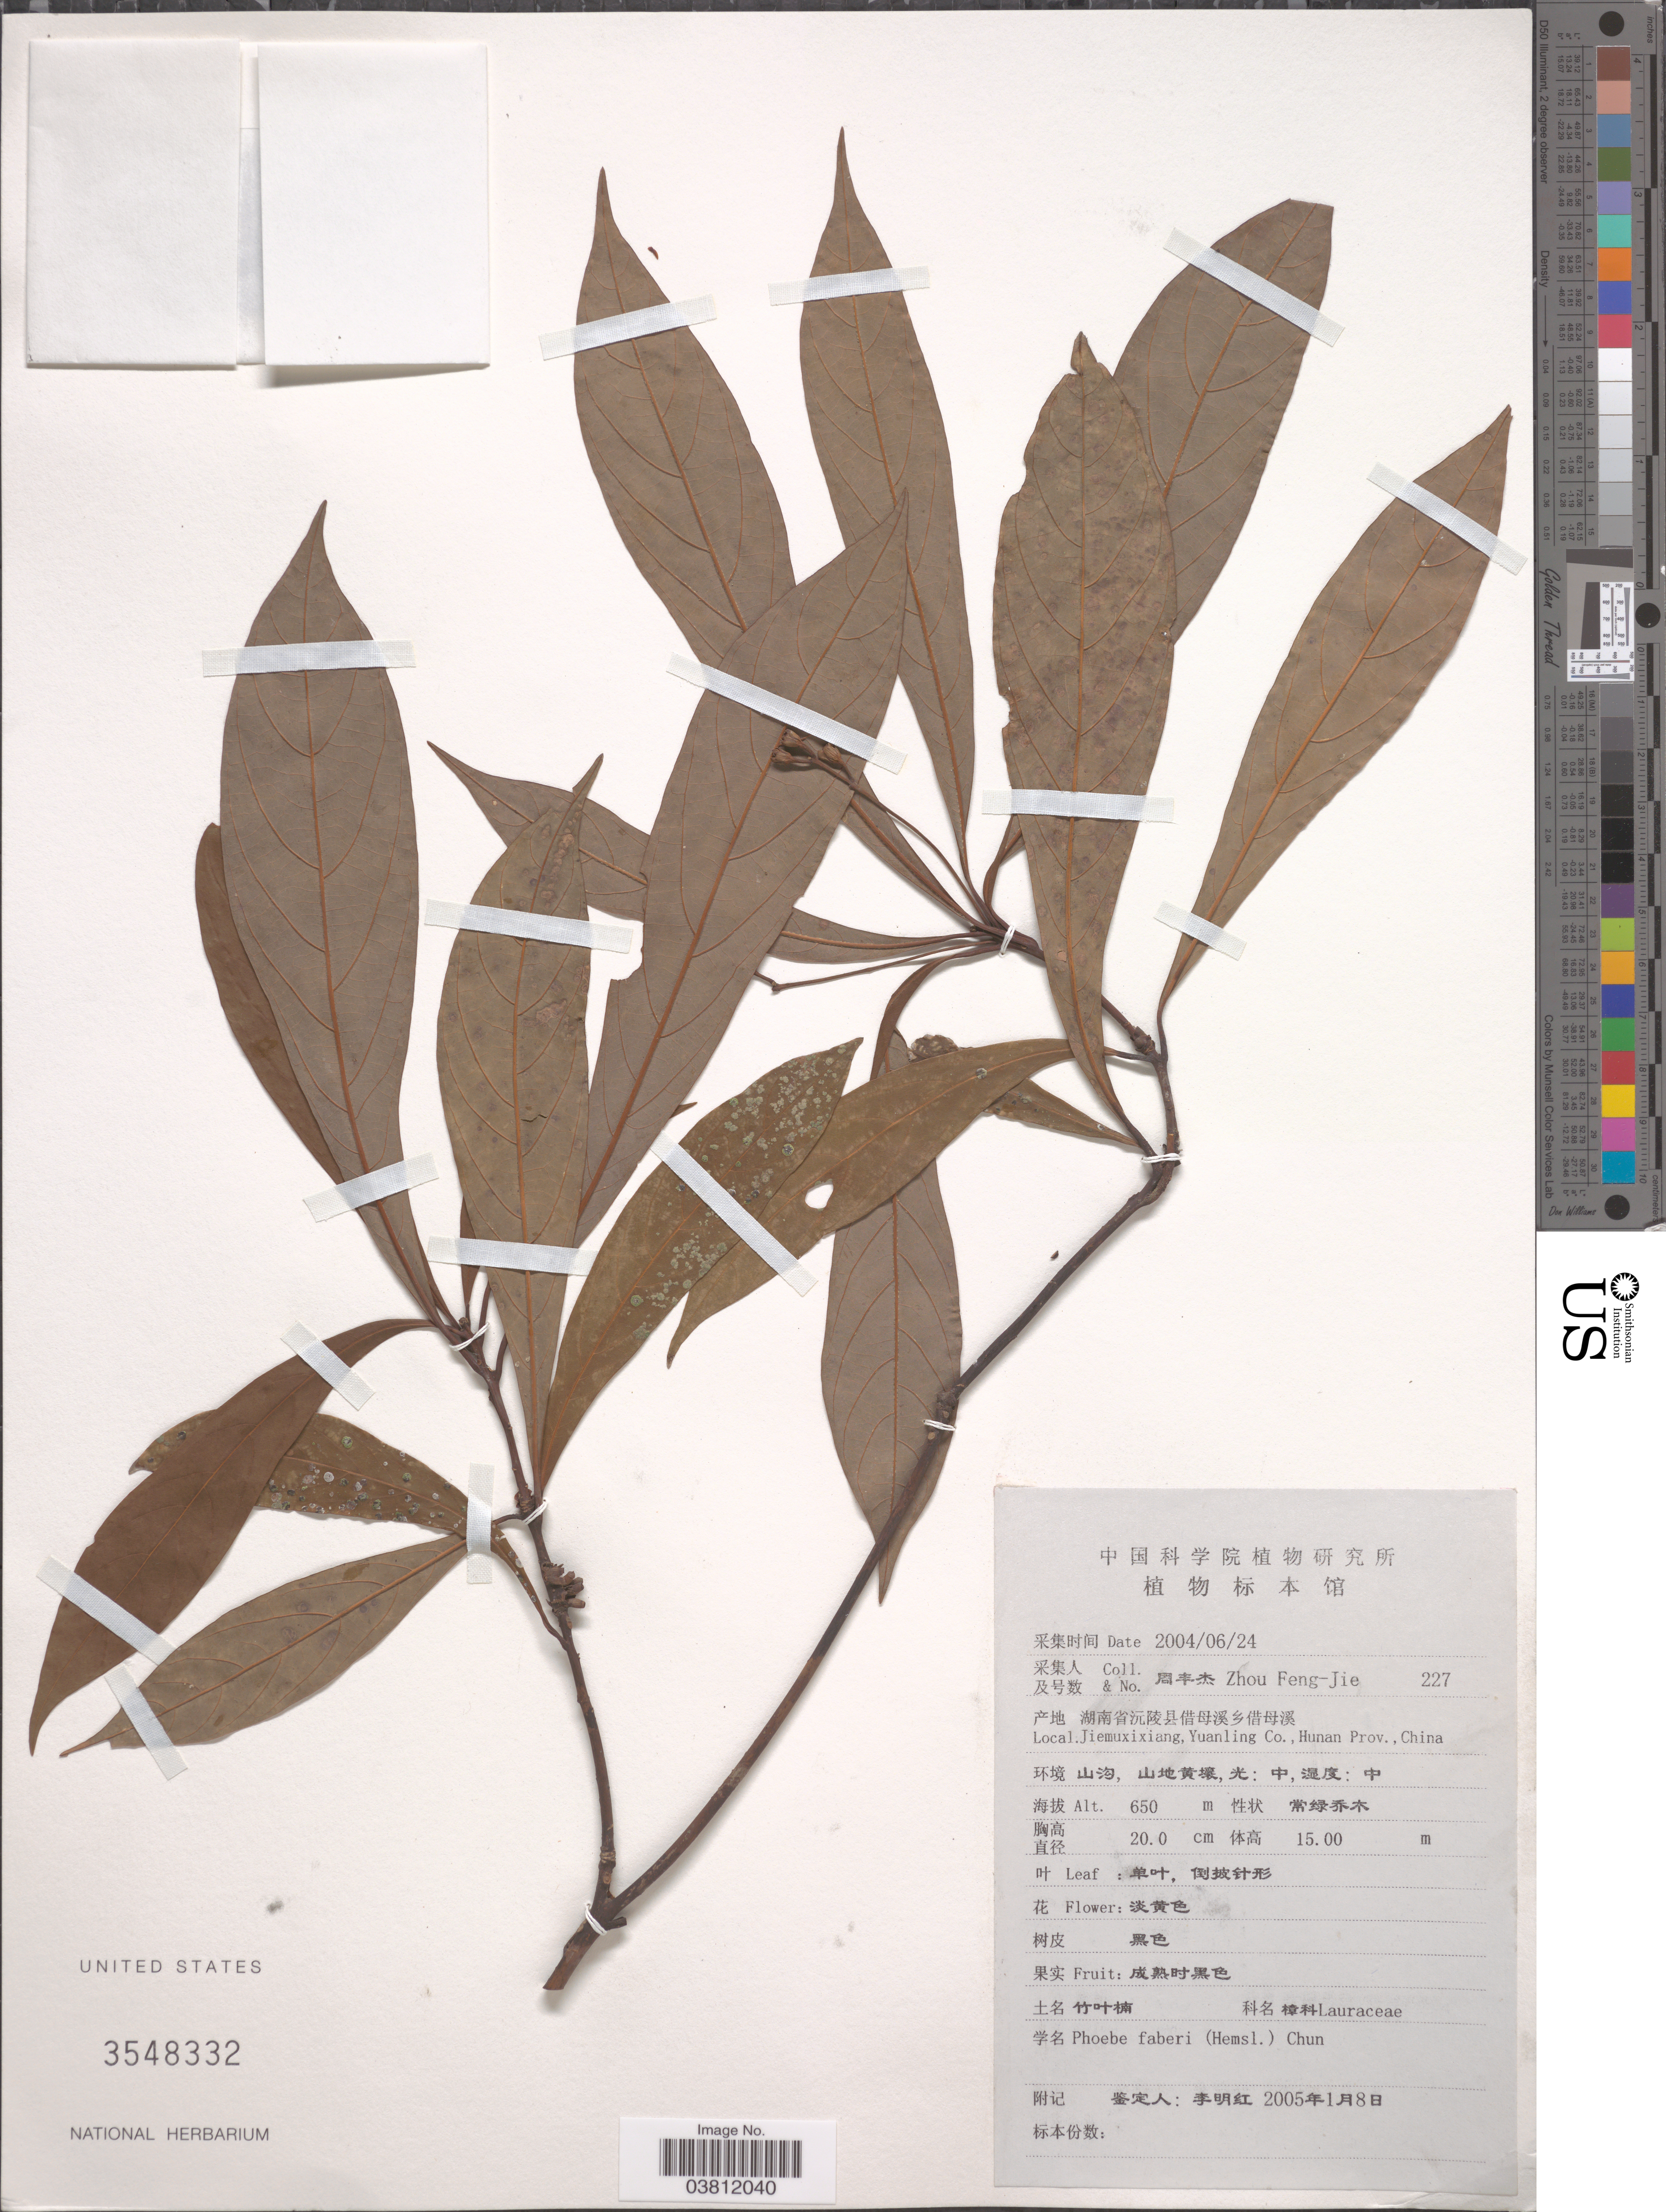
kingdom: Plantae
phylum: Tracheophyta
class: Magnoliopsida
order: Laurales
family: Lauraceae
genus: Phoebe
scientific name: Phoebe faberi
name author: (Hemsl.) Chun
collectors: F. Zhou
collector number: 227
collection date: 2004-06-24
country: China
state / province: Hunan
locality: Jiemuxixiang, Yuanling Co.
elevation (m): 650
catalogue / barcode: US 3548332